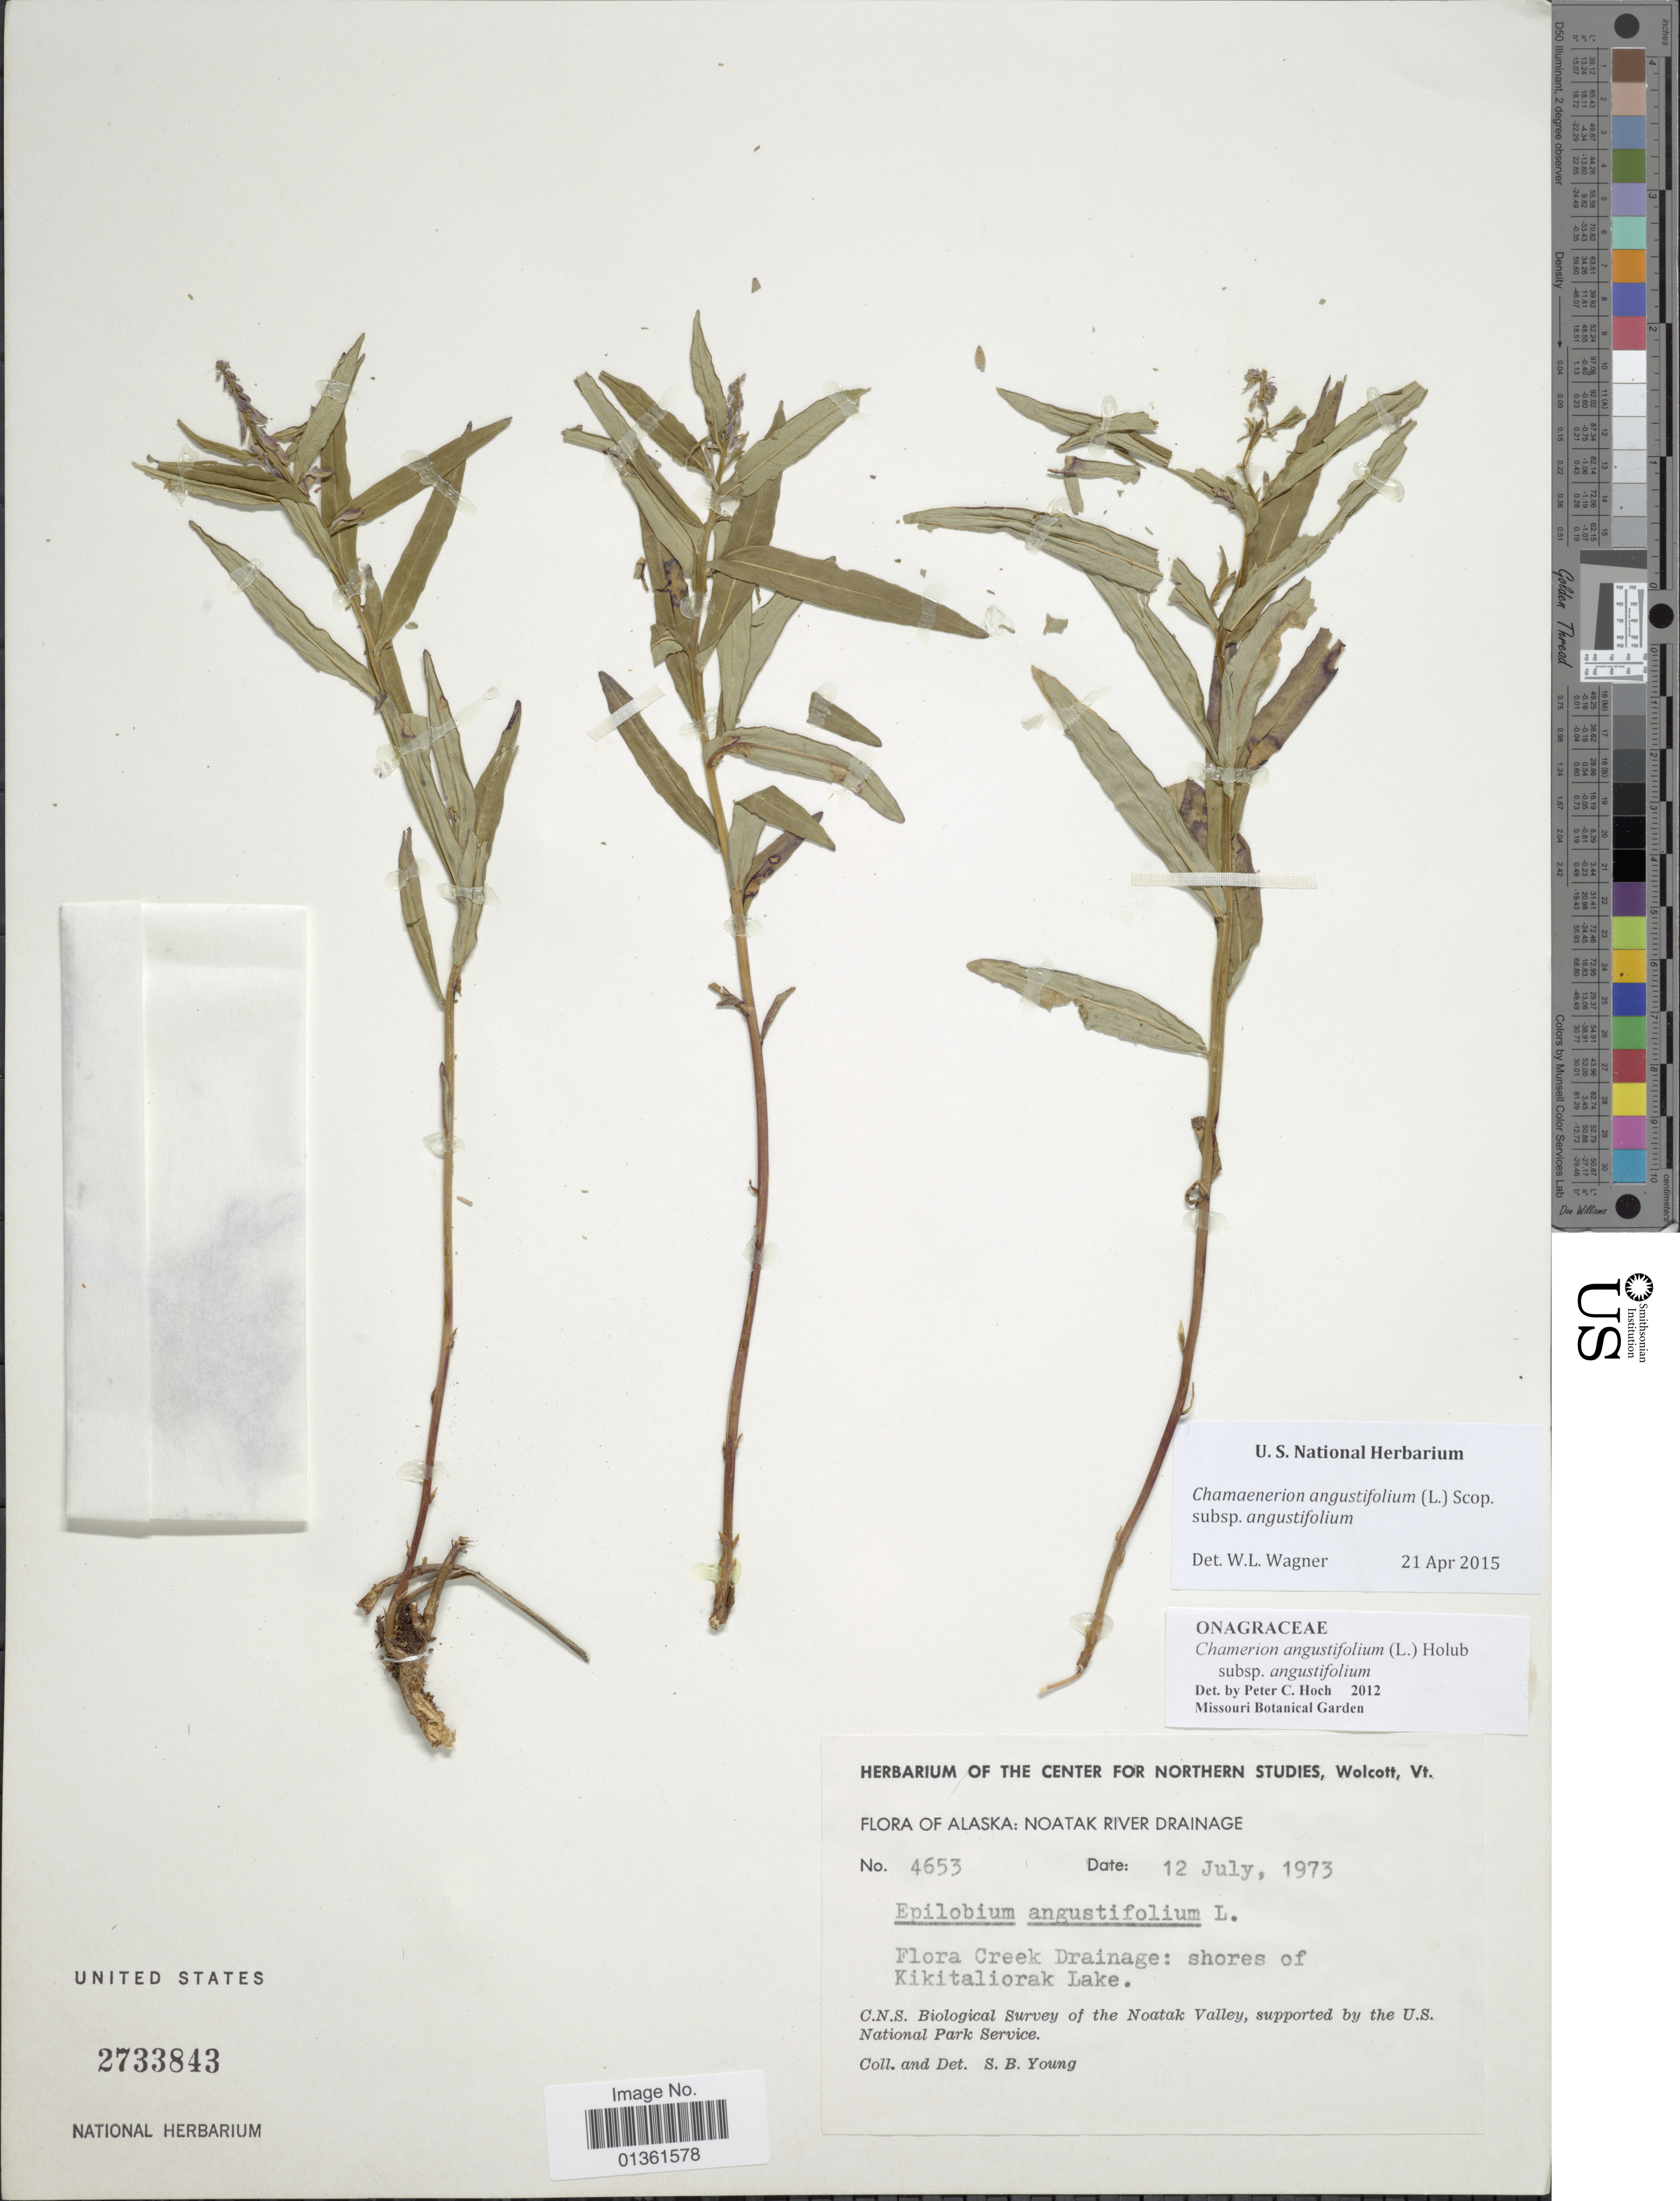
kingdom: Plantae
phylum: Tracheophyta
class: Magnoliopsida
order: Myrtales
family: Onagraceae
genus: Chamaenerion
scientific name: Chamaenerion angustifolium subsp. angustifolium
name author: (L.) Scop.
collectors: S. Young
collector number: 4653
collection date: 1973-07-12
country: United States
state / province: Alaska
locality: Noatak River Drainage. Flora Creek Drainage: shores of Kikitaliorak Lake.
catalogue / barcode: US 2733843